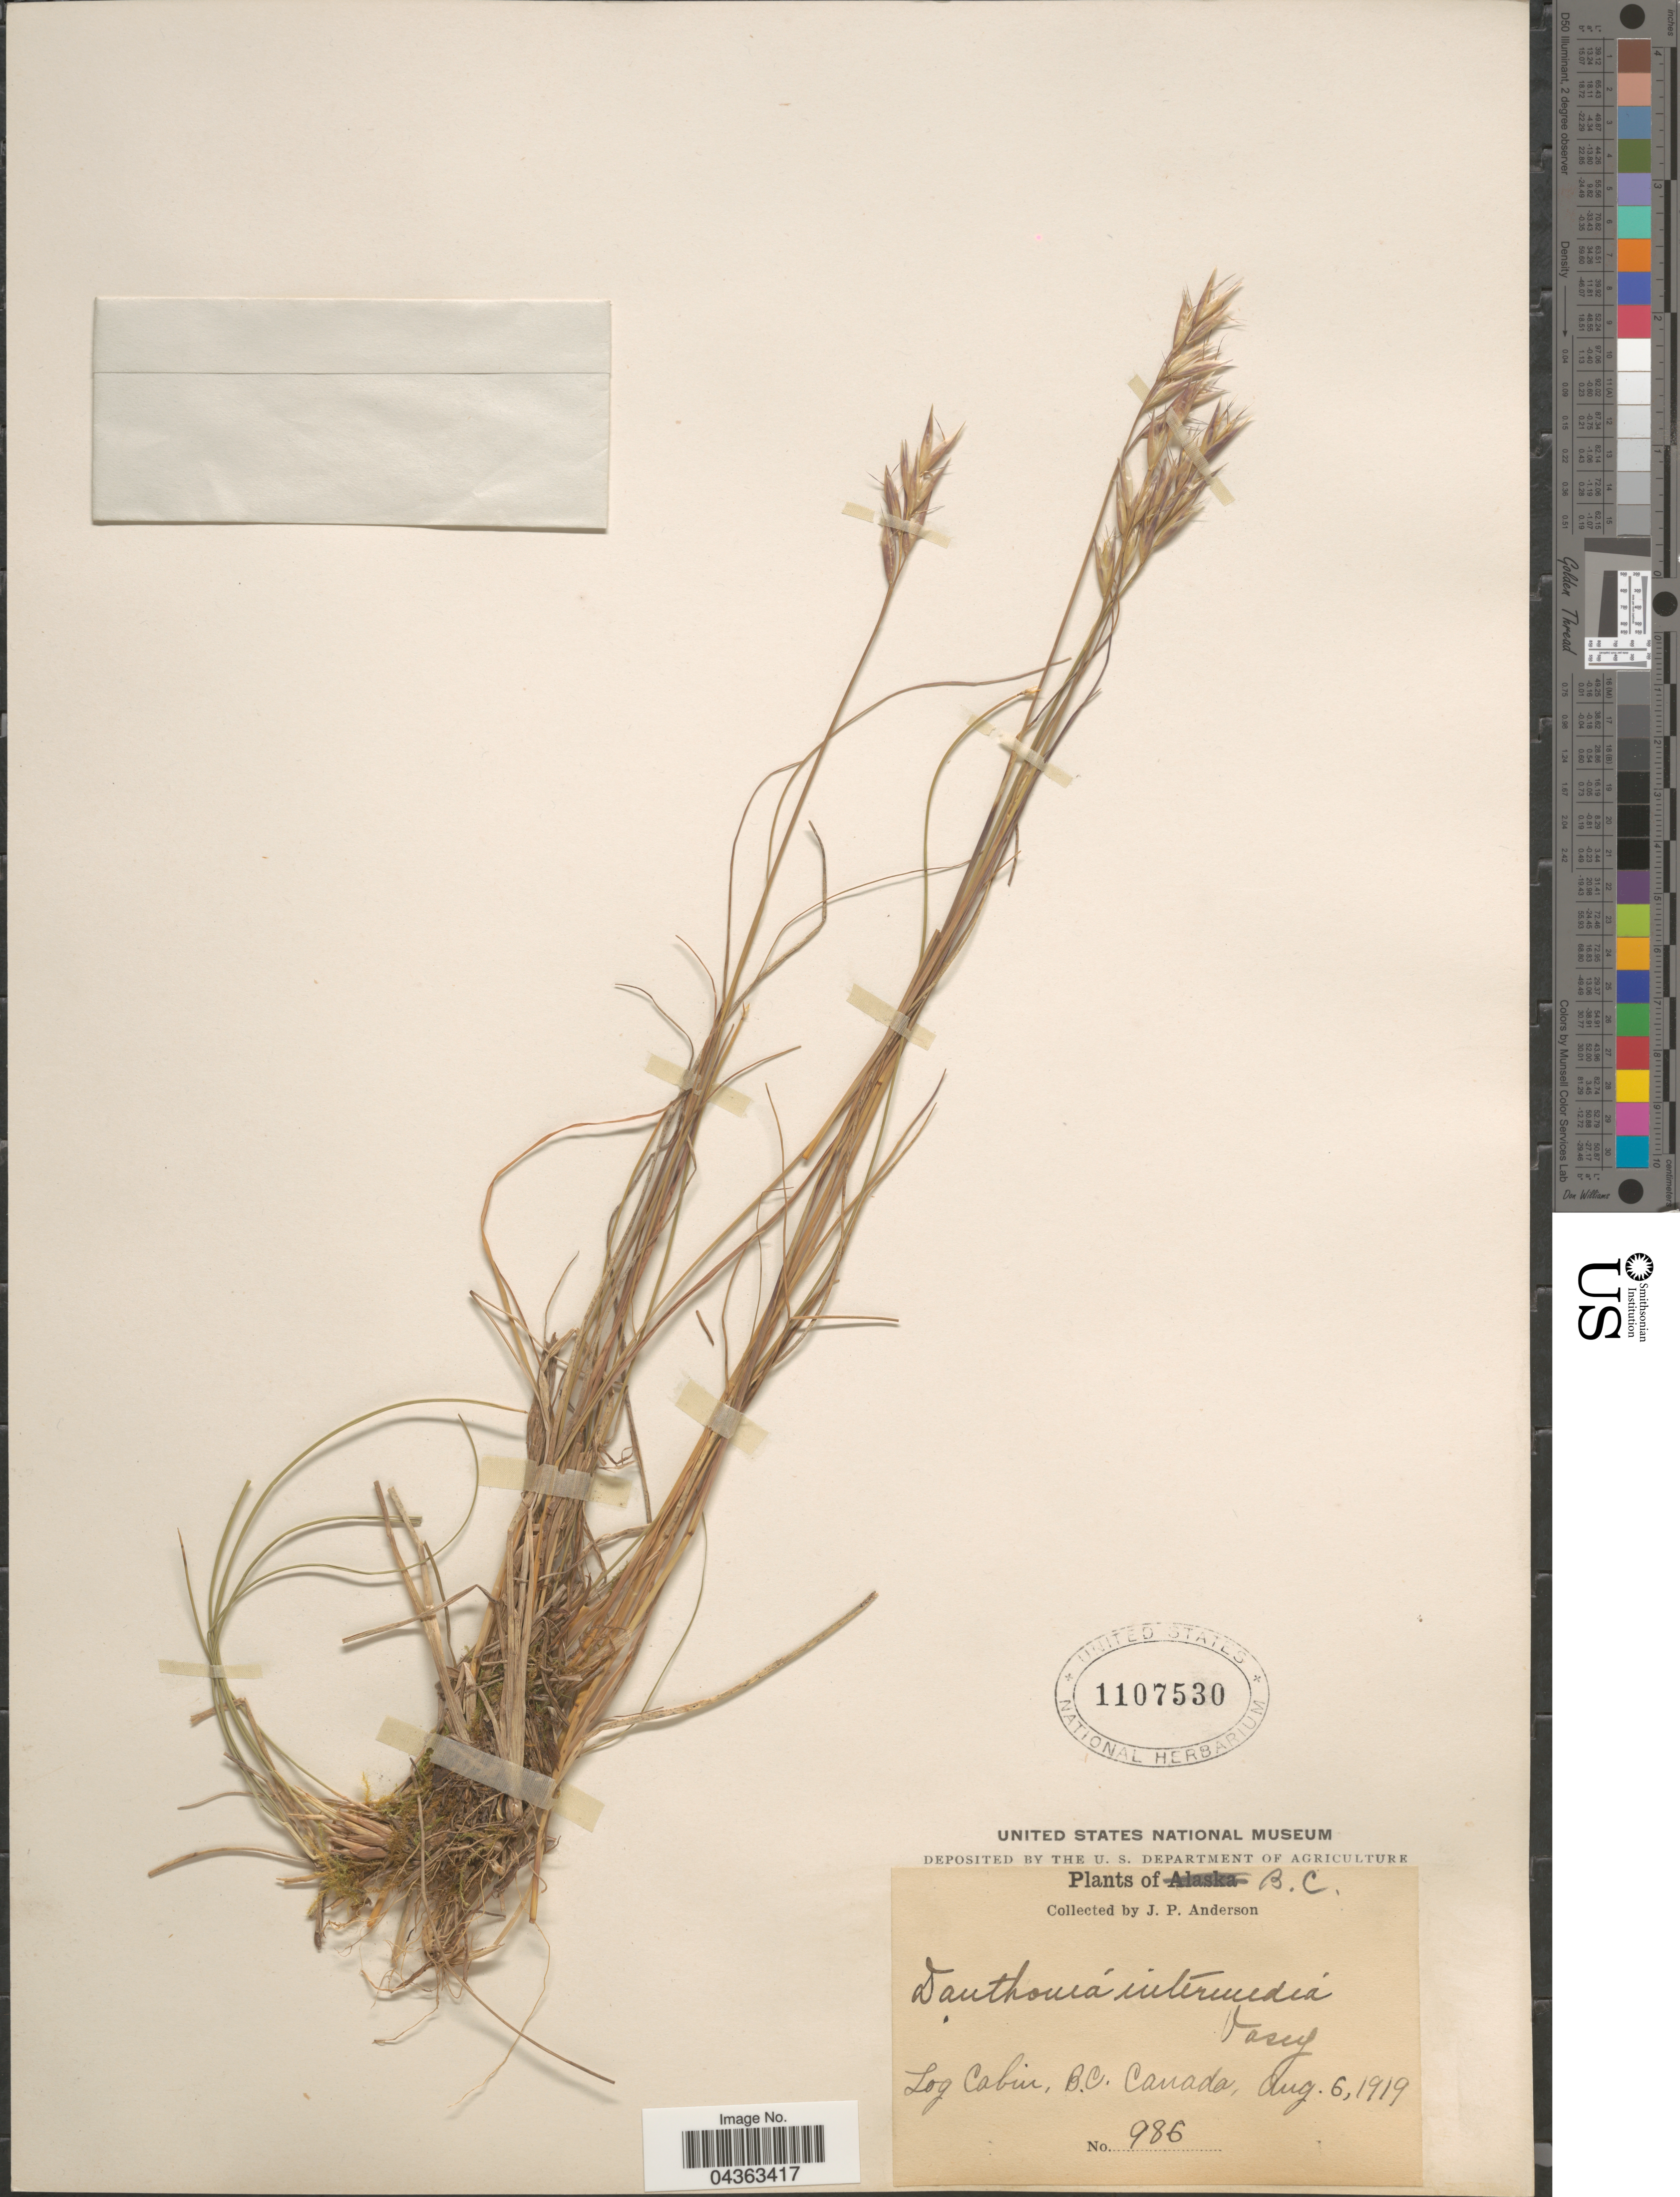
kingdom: Plantae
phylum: Tracheophyta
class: Liliopsida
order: Poales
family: Poaceae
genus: Danthonia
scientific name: Danthonia intermedia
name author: Vasey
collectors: J. P. Anderson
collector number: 986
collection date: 1919-08-06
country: Canada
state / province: British Columbia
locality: Log Cabin.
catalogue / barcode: US 1107530